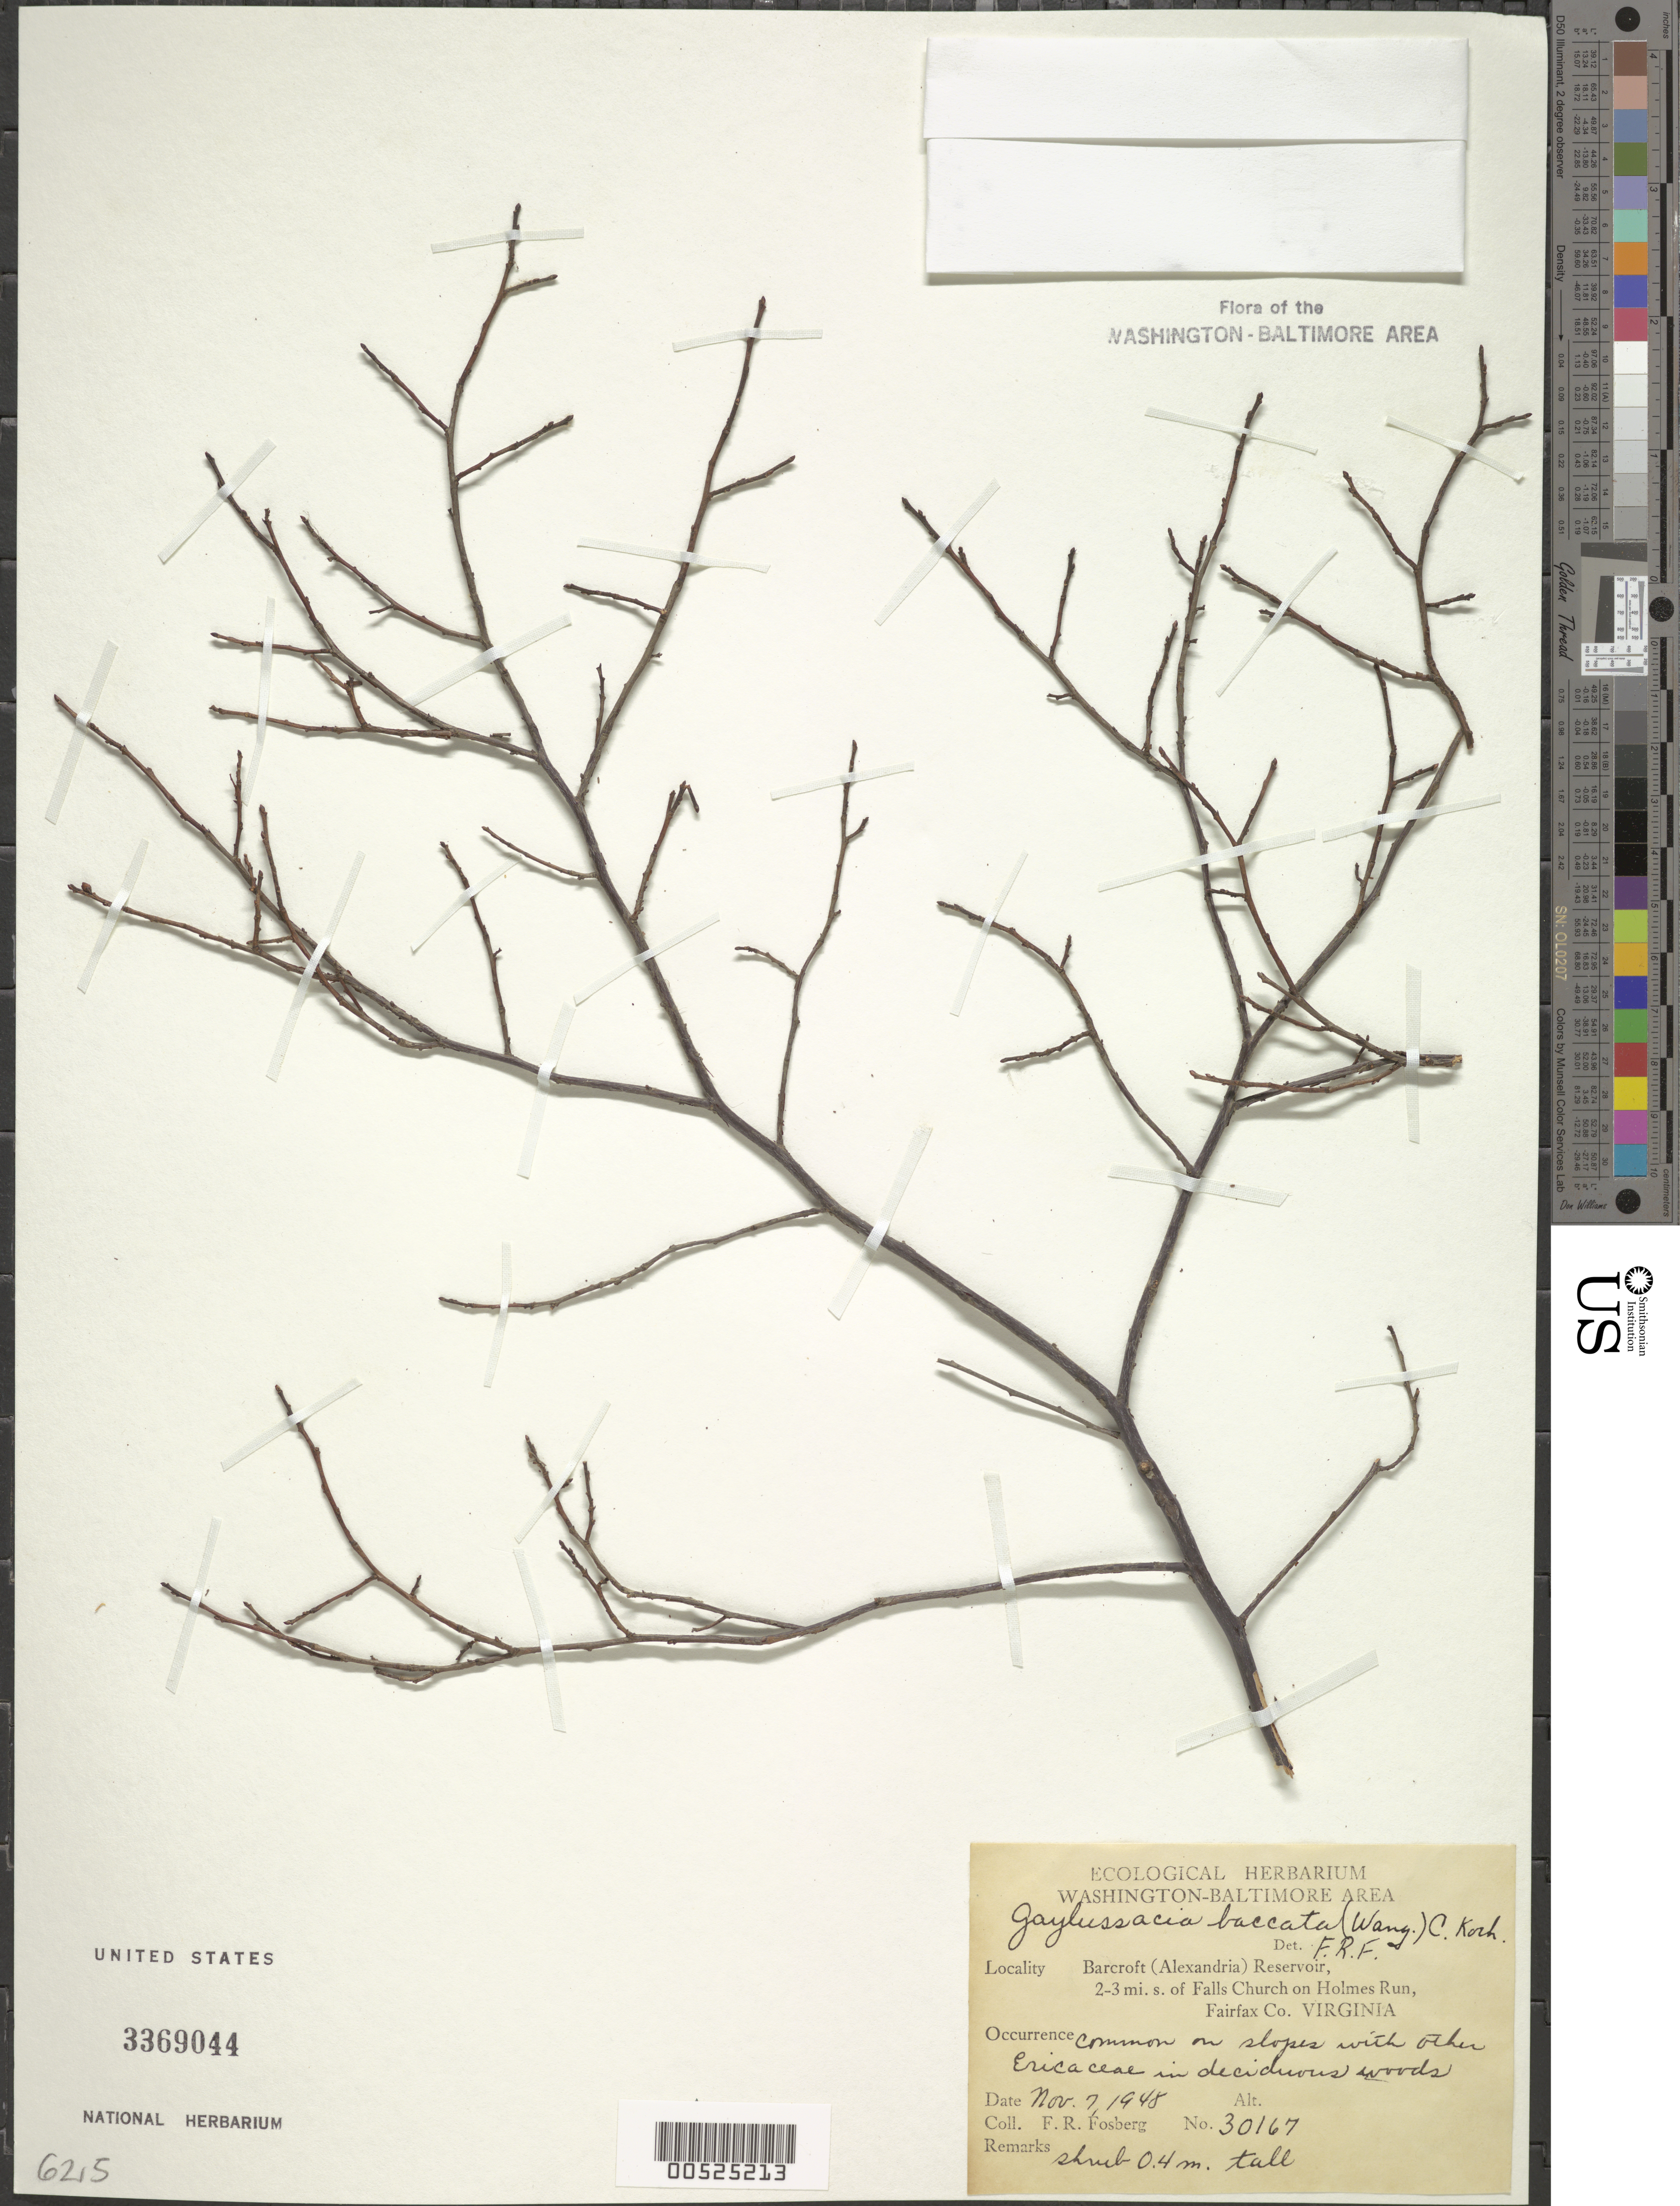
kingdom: Plantae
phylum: Tracheophyta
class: Magnoliopsida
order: Ericales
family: Ericaceae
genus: Gaylussacia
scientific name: Gaylussacia baccata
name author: (Wangenh.) K. Koch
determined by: Fosberg, F. R.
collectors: F. R. Fosberg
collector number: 30167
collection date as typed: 07 Nov 1948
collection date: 1948-11-07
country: United States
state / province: Virginia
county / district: Fairfax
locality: Barcroft (Alexandria) Reservoir, 2-3 mi. S of Falls Church on Holmes Run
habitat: Common on slopes with other ericaceae in deciduous woods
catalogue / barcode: US 3369044